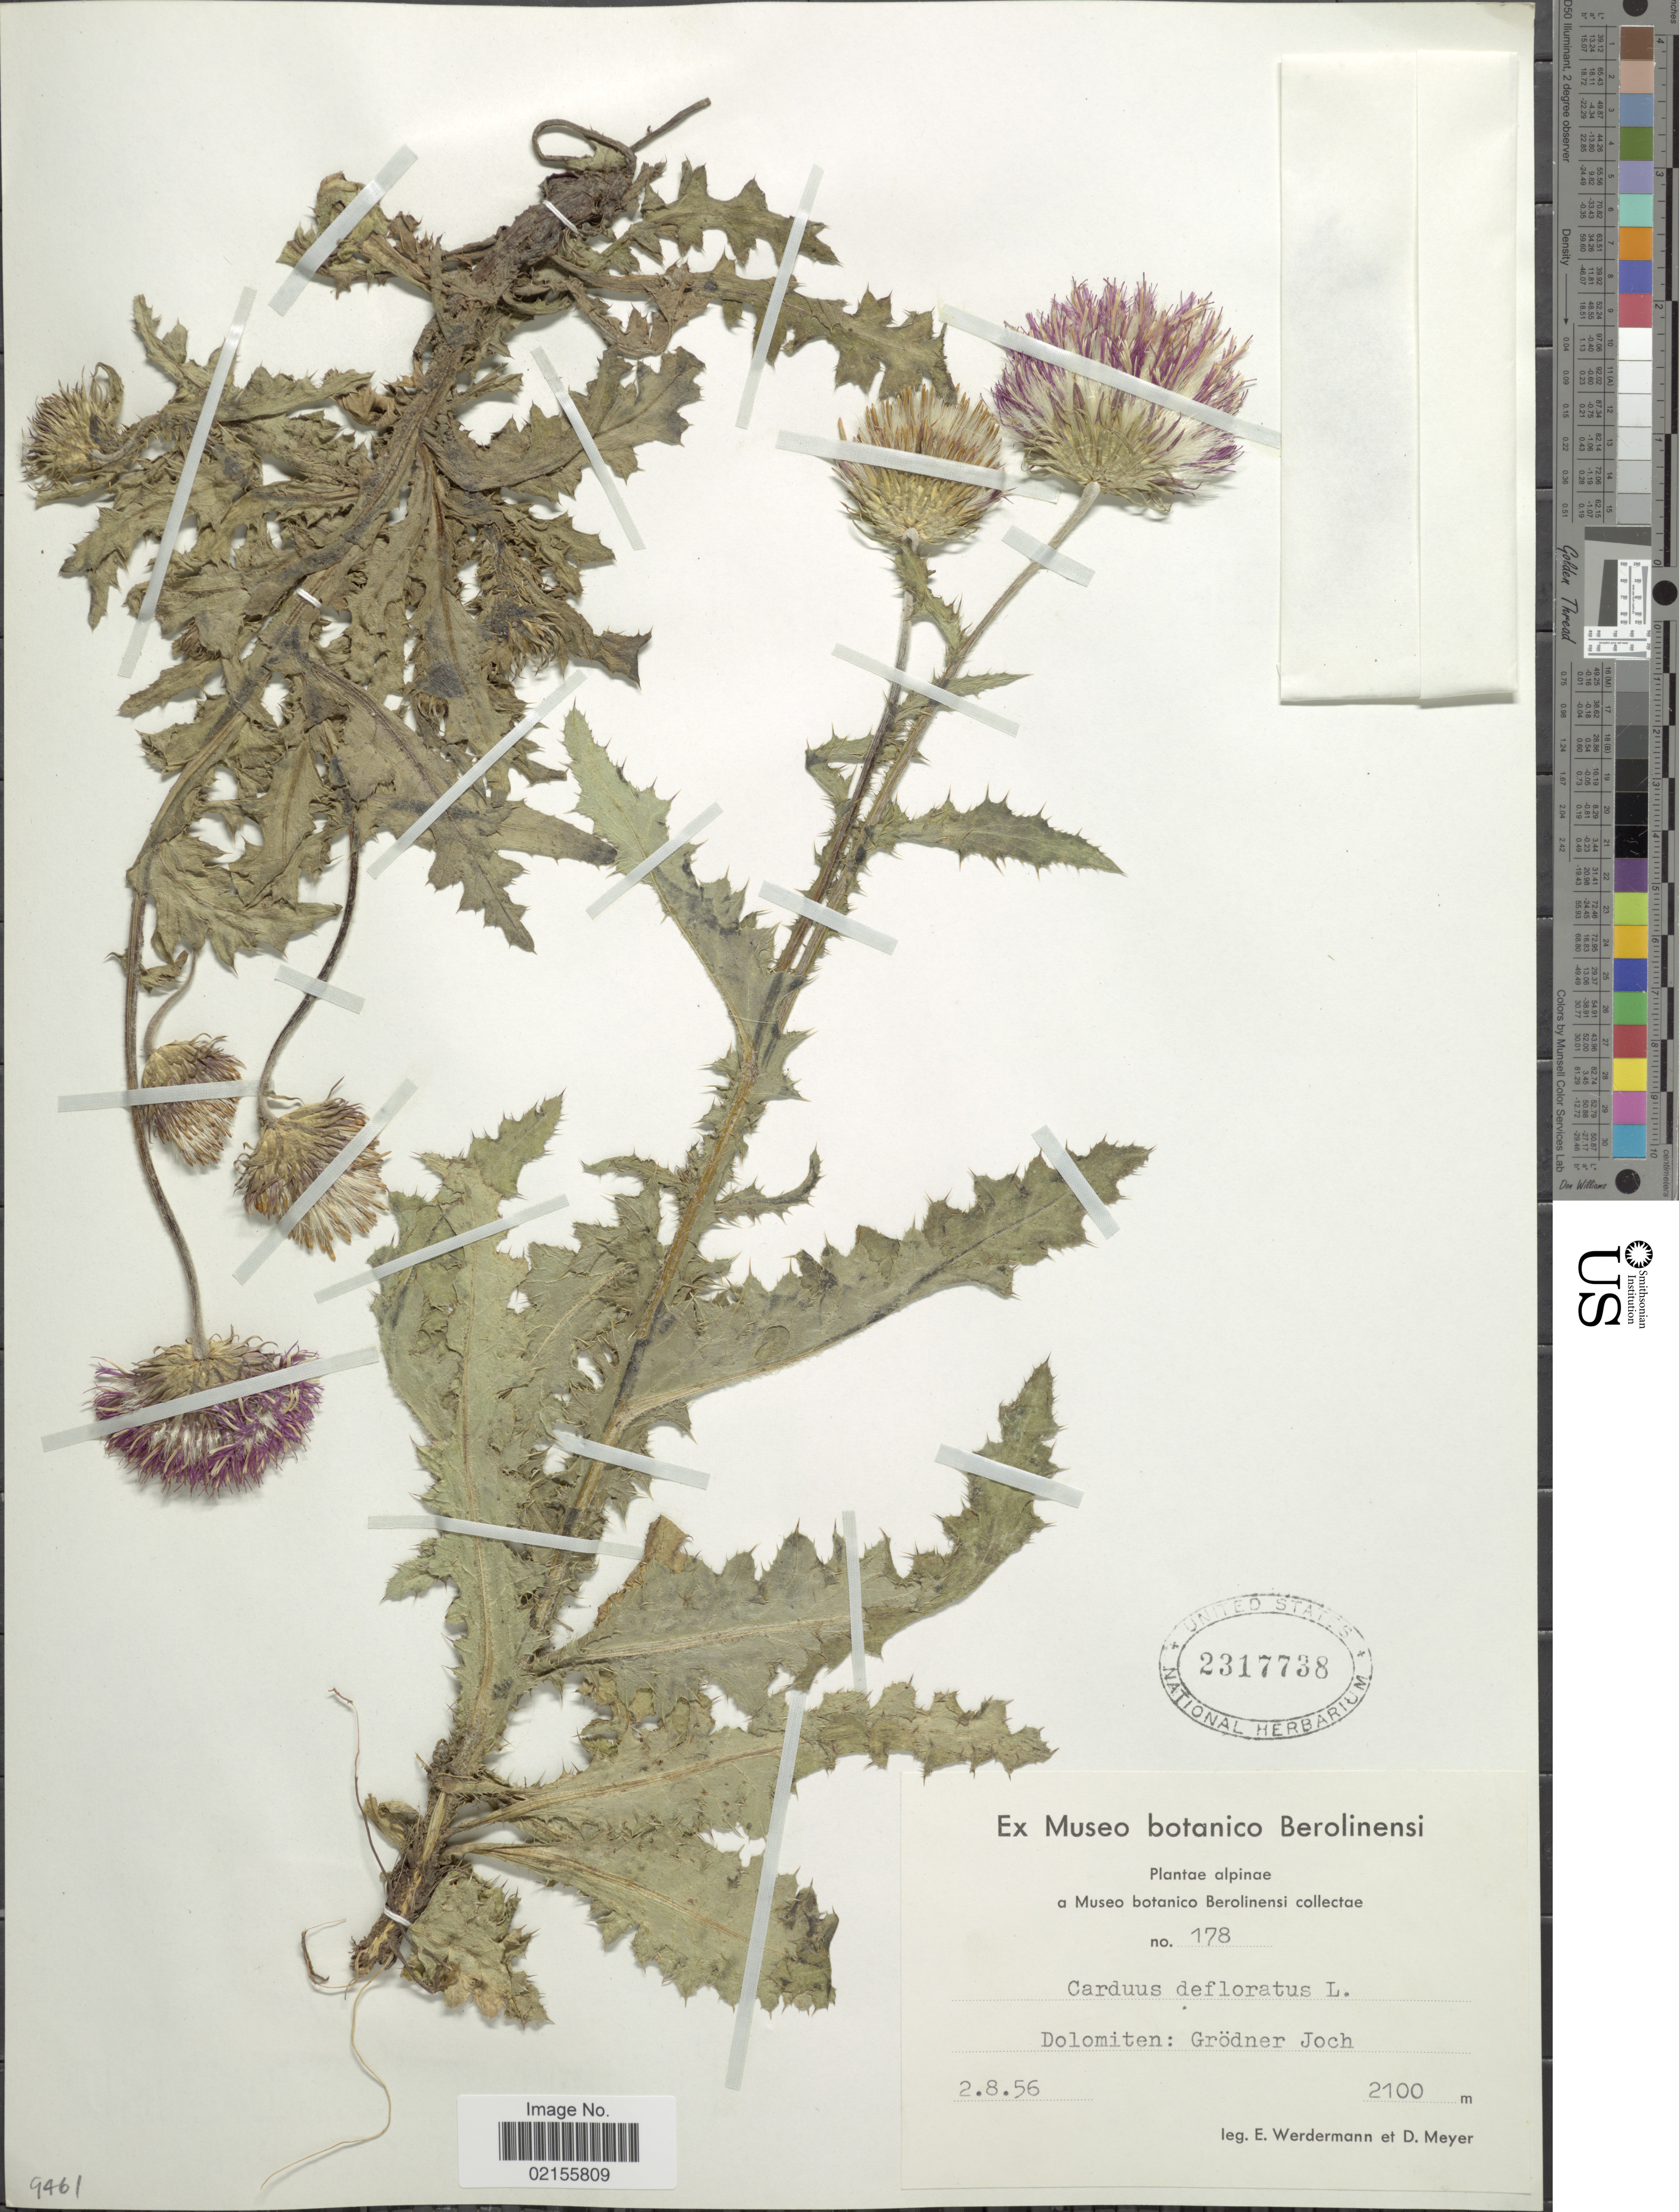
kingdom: Plantae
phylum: Tracheophyta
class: Magnoliopsida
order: Asterales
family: Asteraceae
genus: Carduus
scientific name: Carduus defloratus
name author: L.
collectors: E. Werdermann & D. Meyer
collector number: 178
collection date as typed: Transcribed d/m/y: 2/8/56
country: Italy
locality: Dolomiten: Grödner Joch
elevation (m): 2100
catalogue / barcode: US 2317738